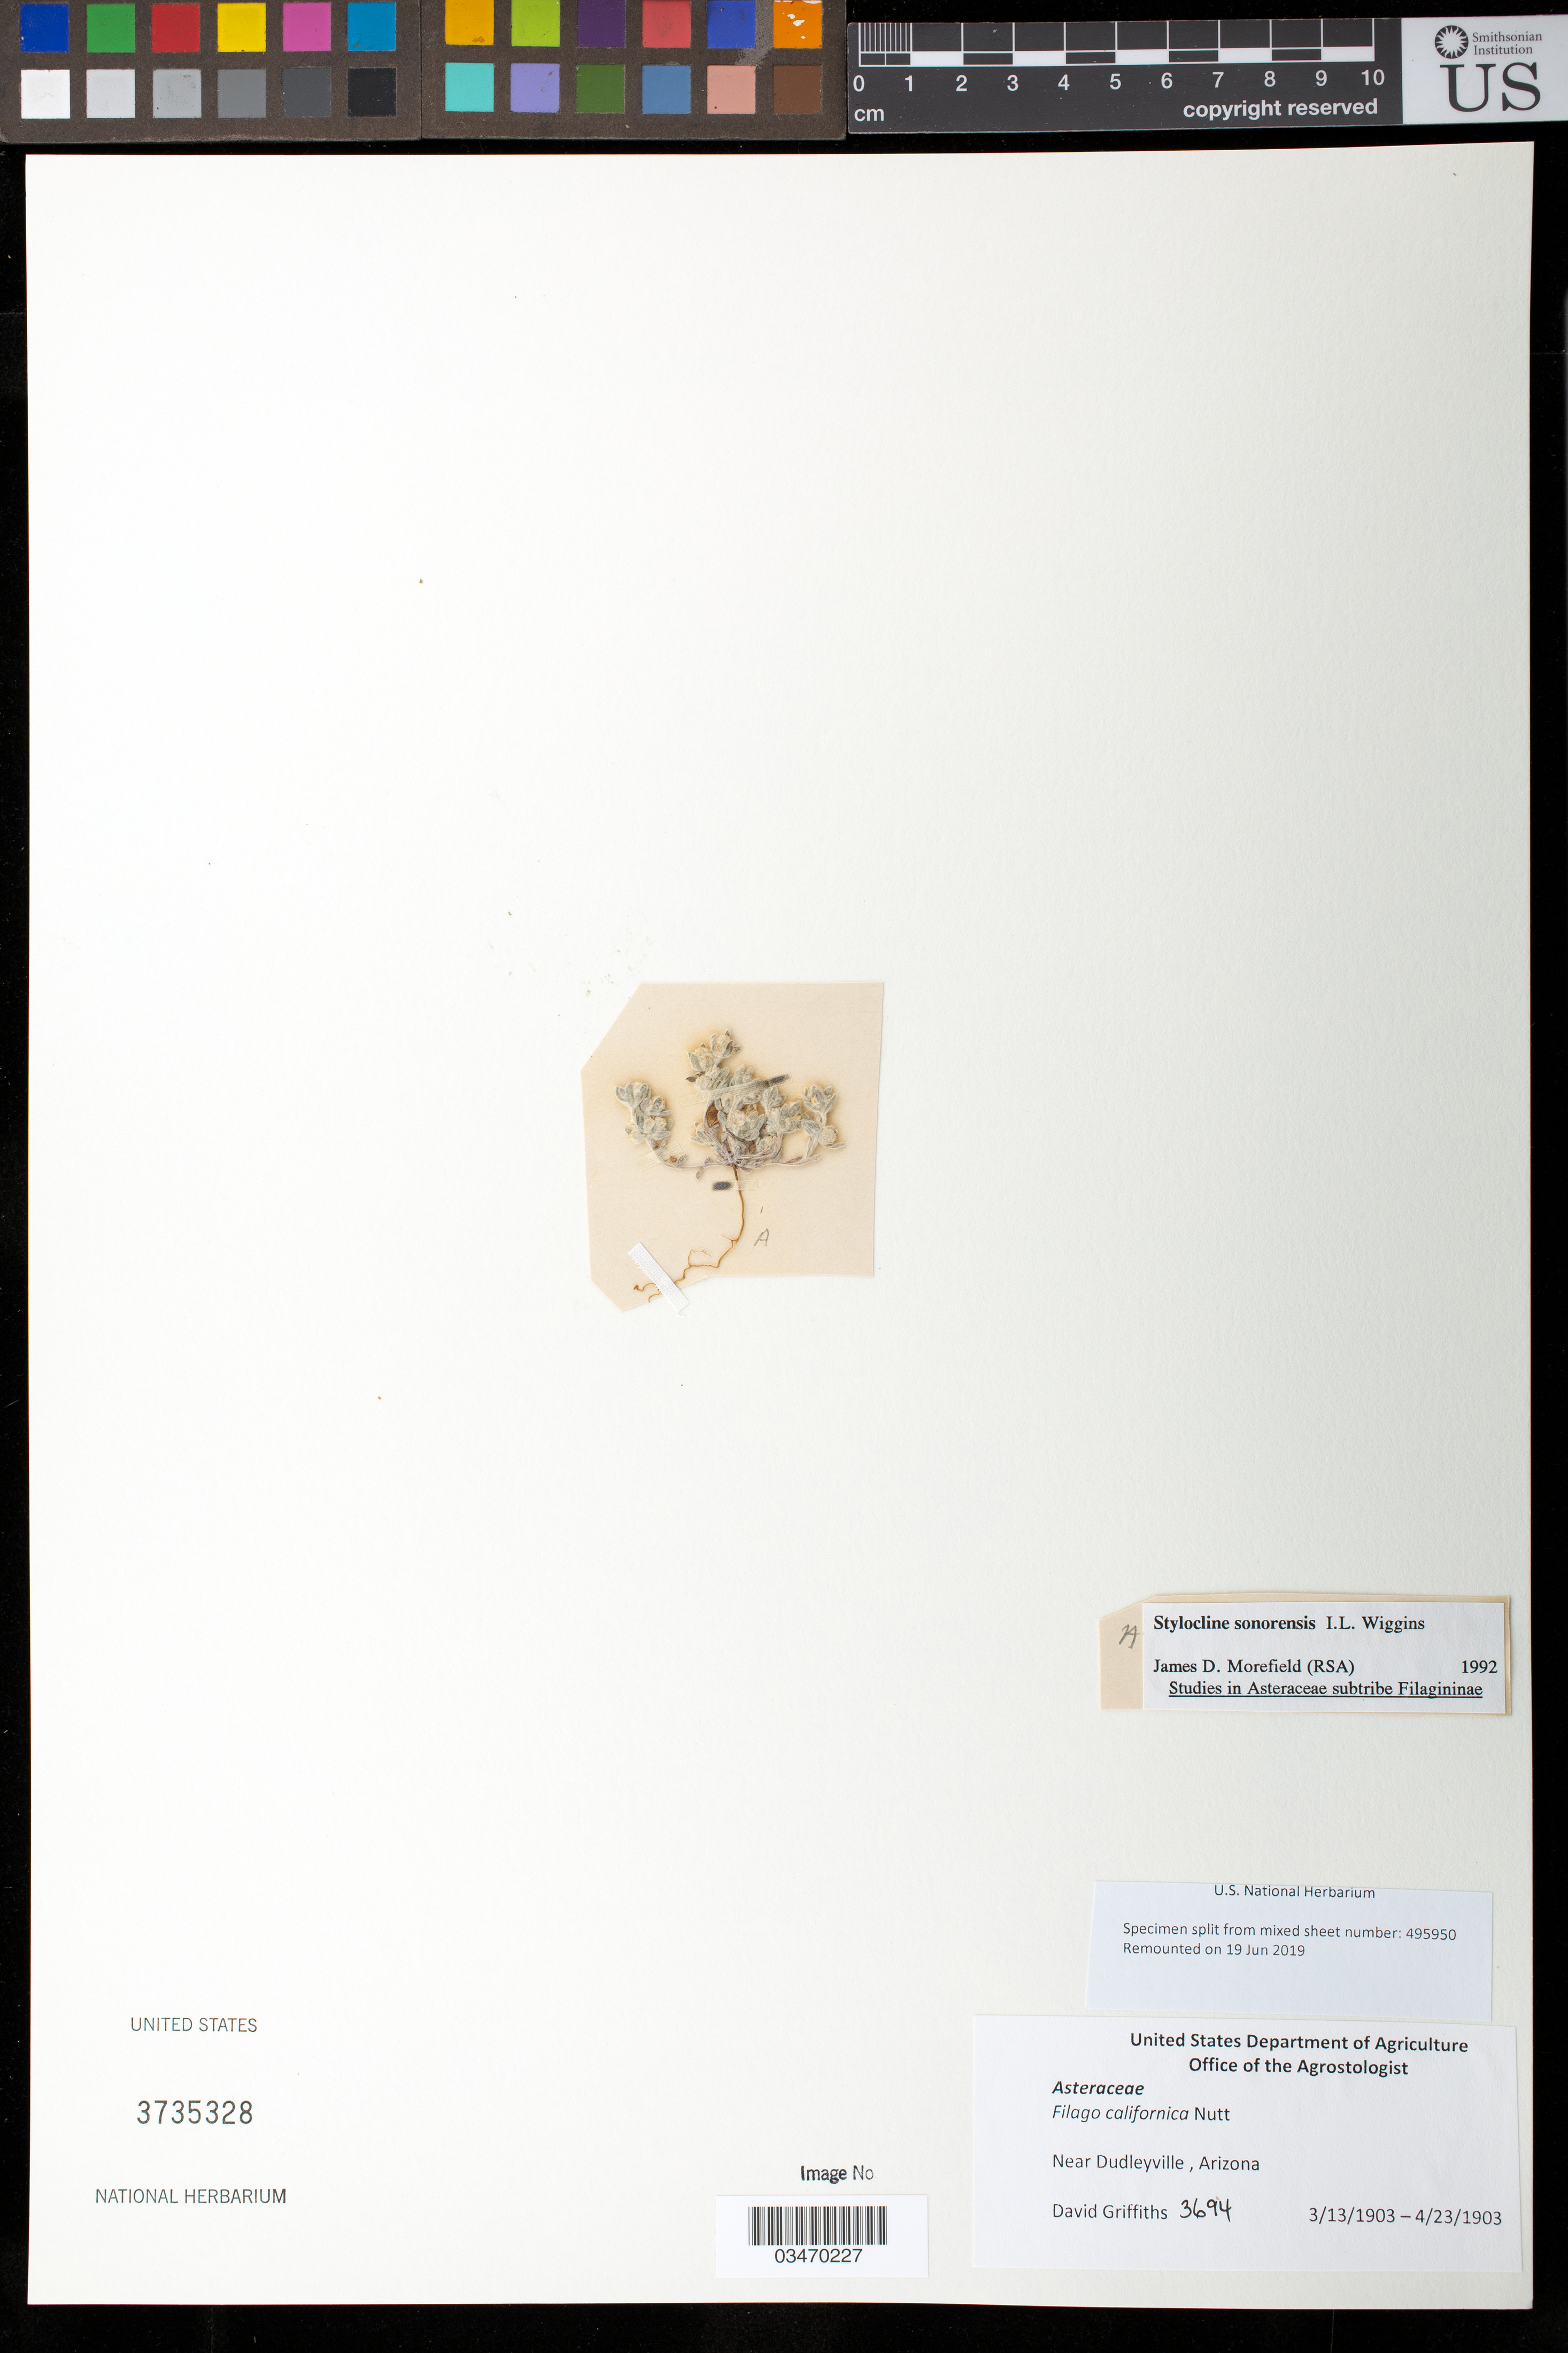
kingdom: Plantae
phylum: Tracheophyta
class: Magnoliopsida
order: Asterales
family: Asteraceae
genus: Stylocline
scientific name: Stylocline sonorensis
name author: Wiggins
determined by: Morefield, James D., (RSA), Rancho Santa Ana Botanic Garden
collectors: D. Griffiths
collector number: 3694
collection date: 1903-03-13/1903-04-23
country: United States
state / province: Arizona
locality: Near Dudleyville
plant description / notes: Specimen split from mixed sheet number 495950. Remounted 19 Jun 2019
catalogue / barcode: US 3735328